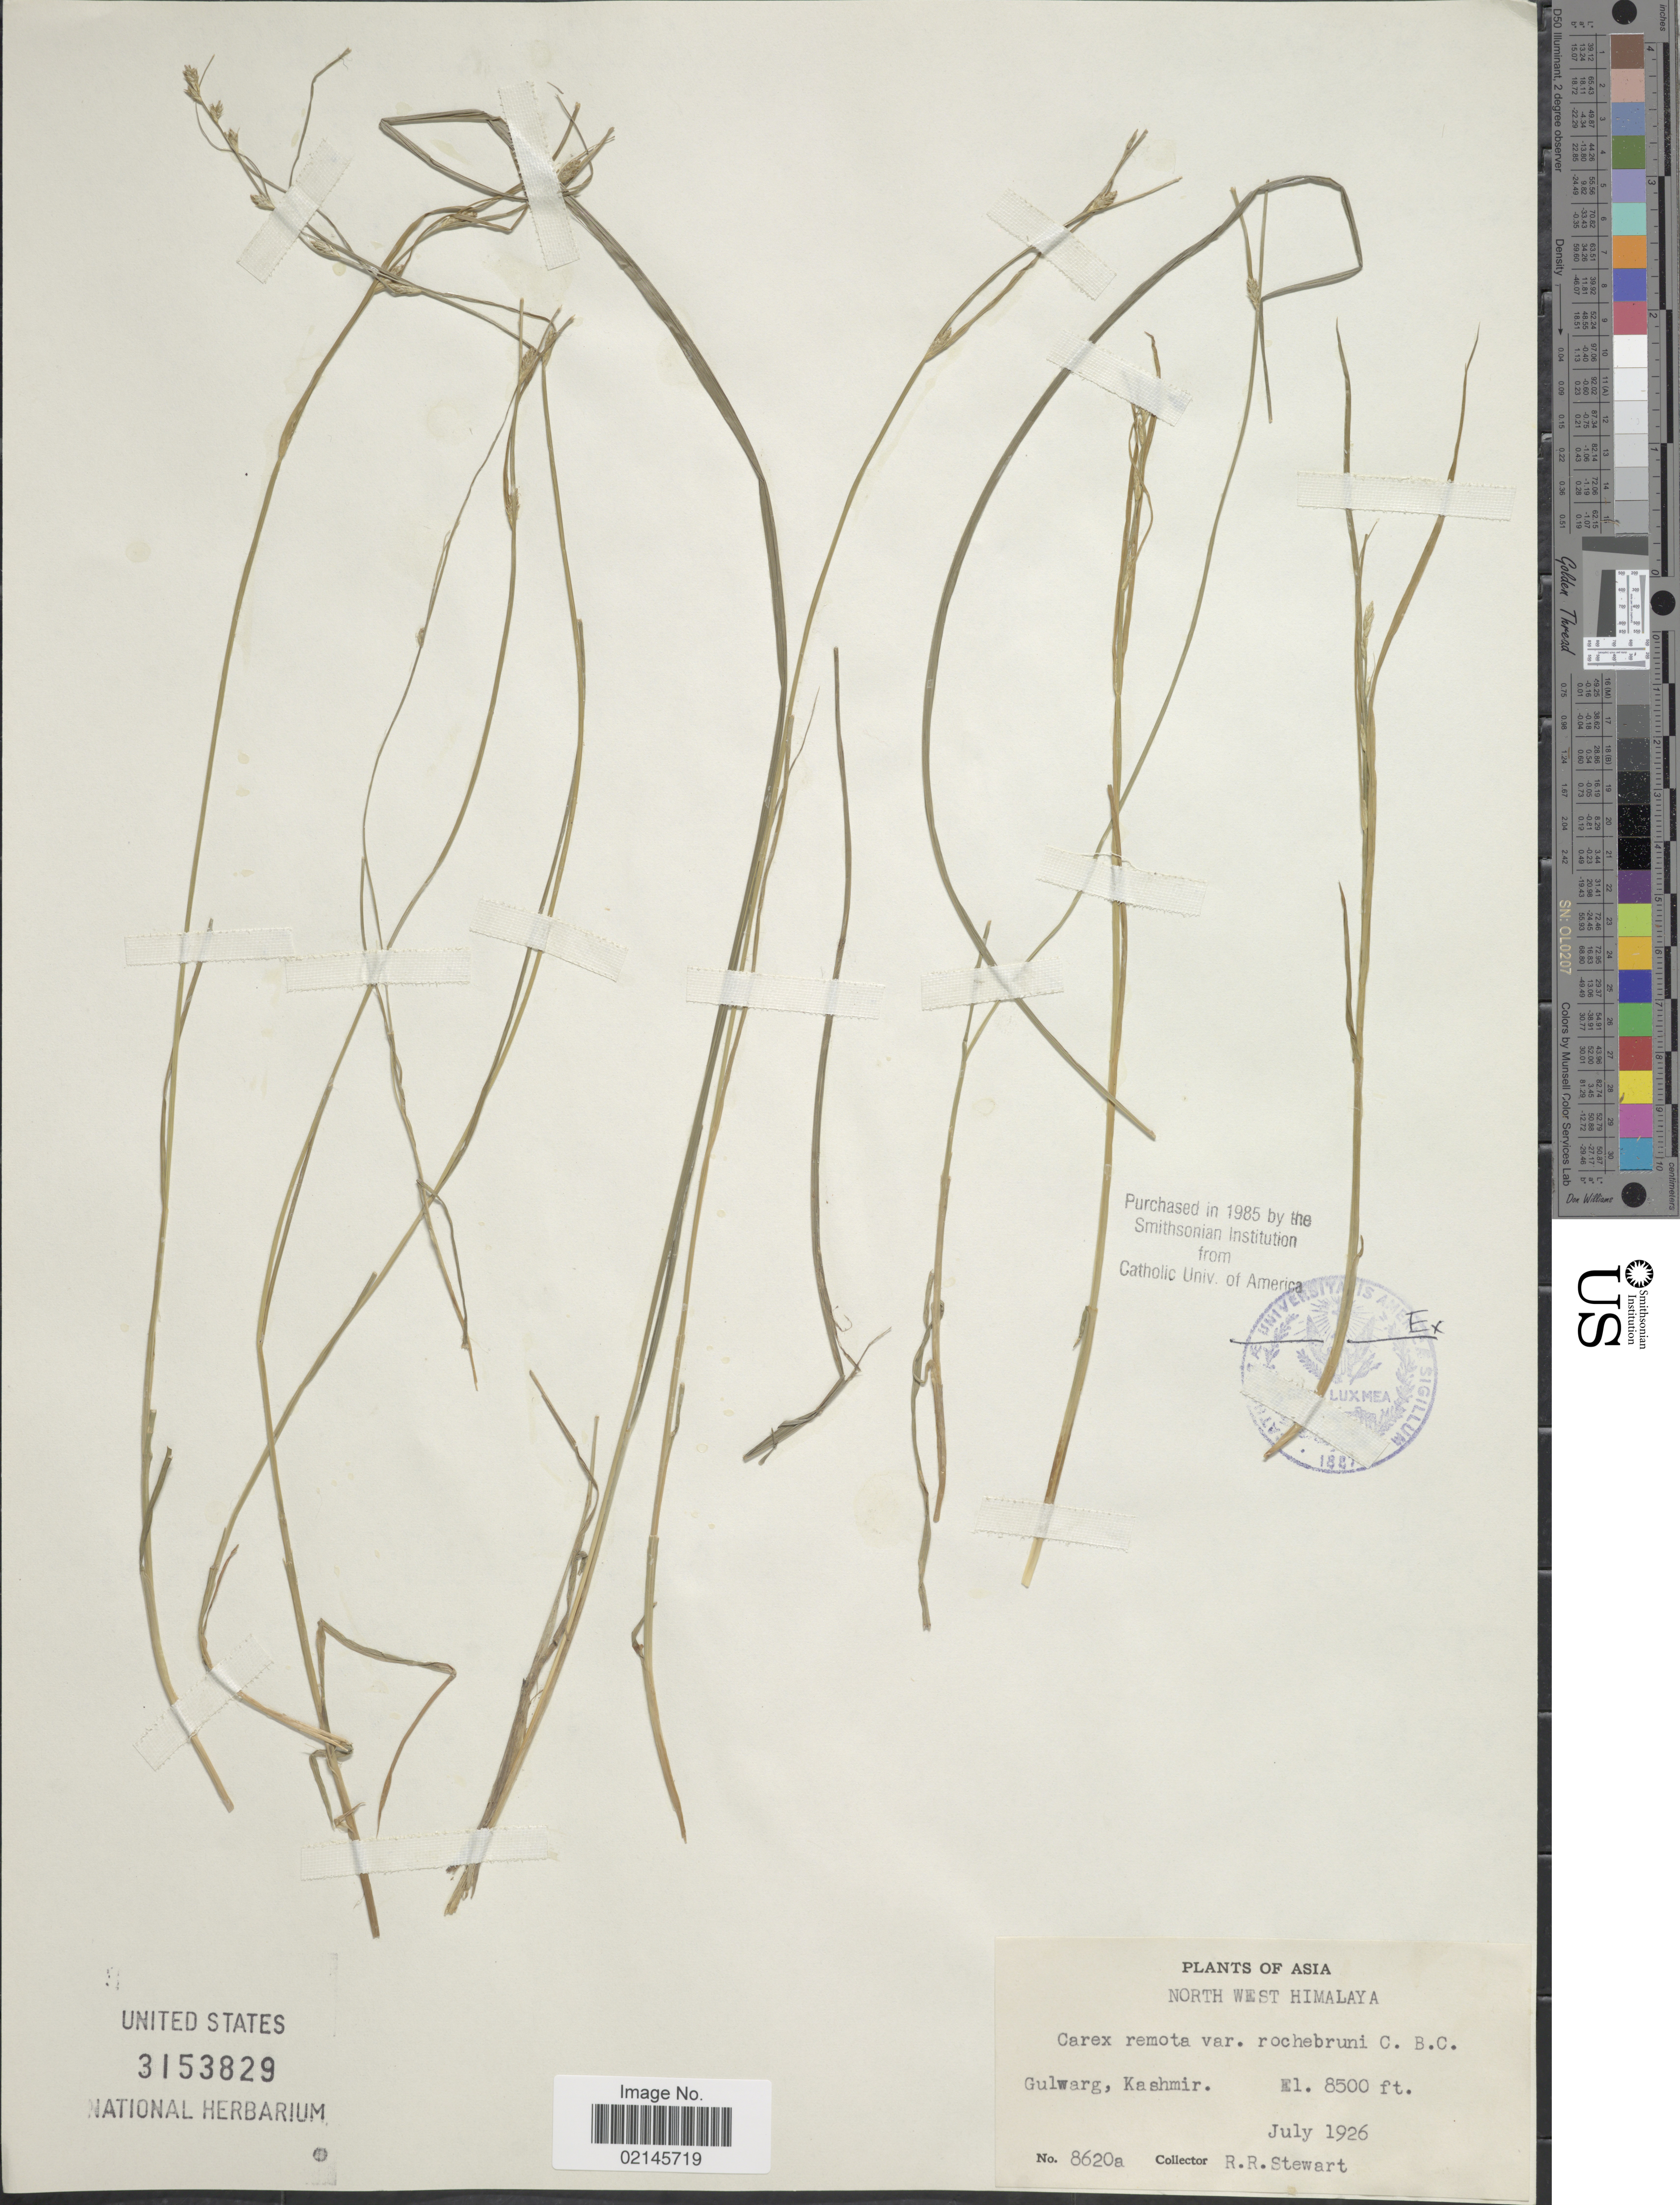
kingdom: Plantae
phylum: Tracheophyta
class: Liliopsida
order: Poales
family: Cyperaceae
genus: Carex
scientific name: Carex remota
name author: L.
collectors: R. R. Stewart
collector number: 8620a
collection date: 1926-07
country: India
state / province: Jammu and Kashmir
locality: Asia, North West Himalaya, Gulwarg, Kashmir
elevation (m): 2591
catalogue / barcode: US 3153829